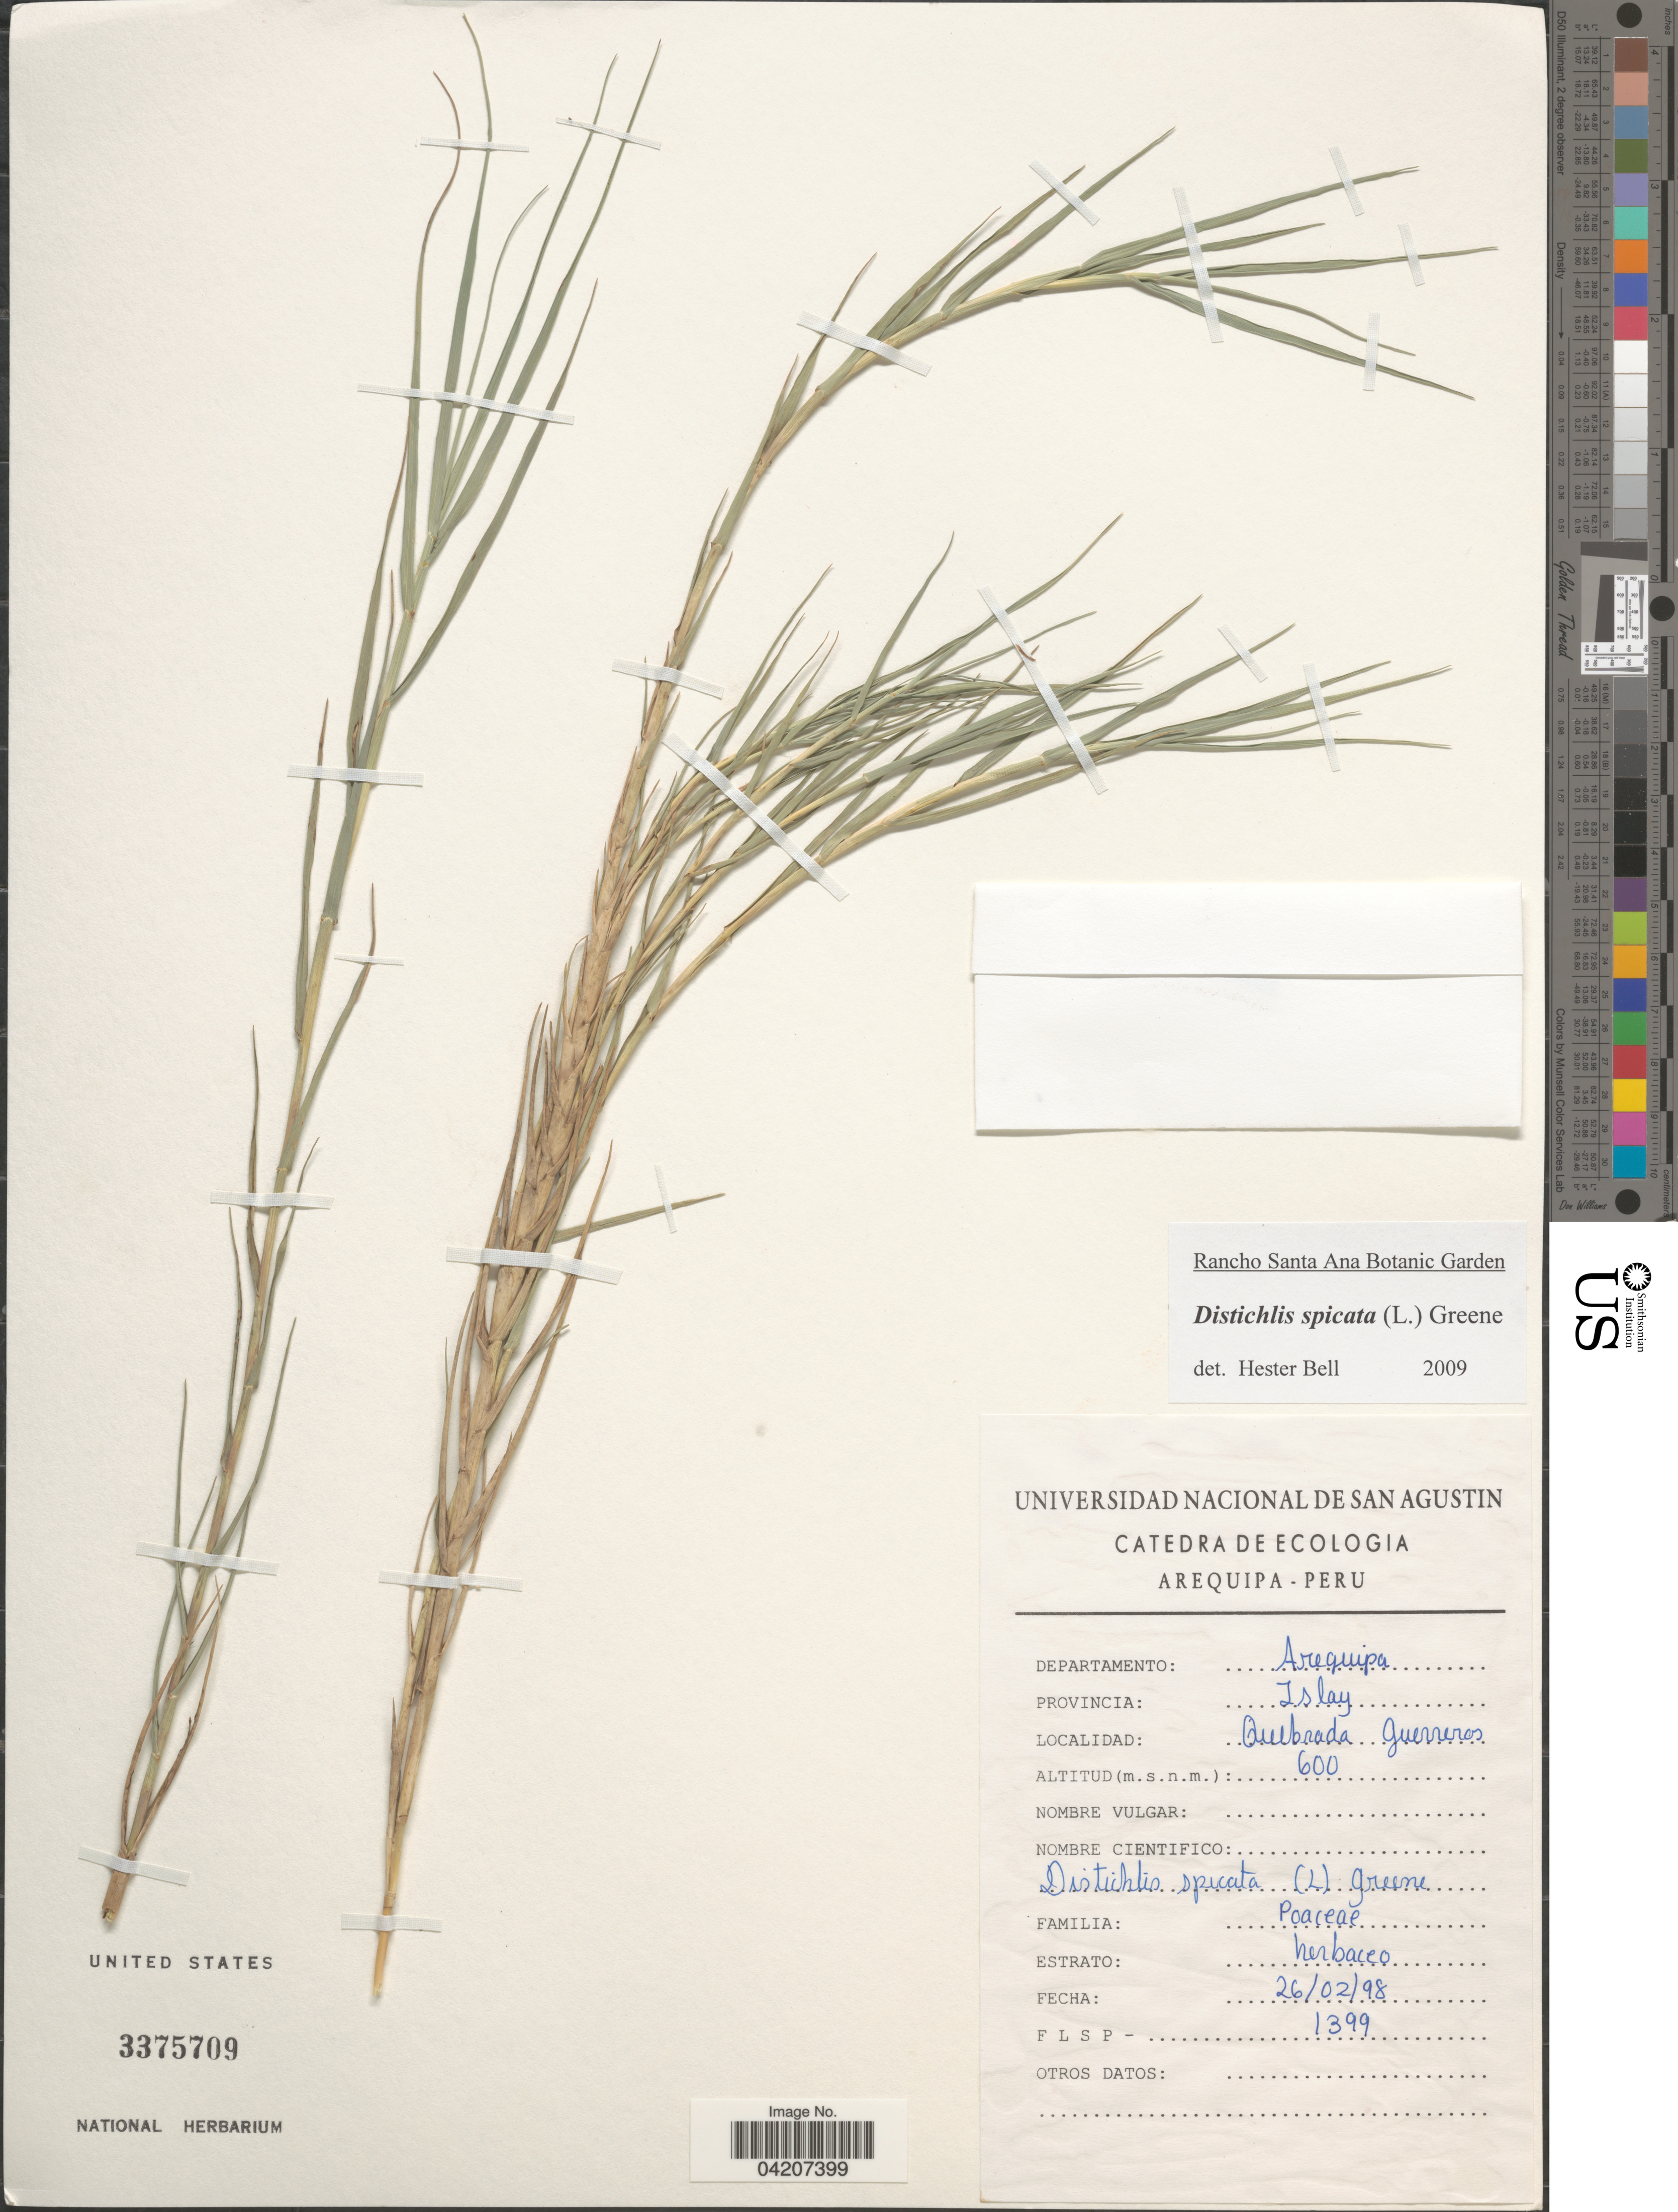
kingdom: Plantae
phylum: Tracheophyta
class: Liliopsida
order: Poales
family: Poaceae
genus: Distichlis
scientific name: Distichlis spicata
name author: (L.) Greene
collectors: Universidad Nacional de San Agustin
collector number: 1399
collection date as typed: Transcribed d/m/y: 26/2/98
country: Peru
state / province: Arequipa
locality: Departamento: Arequipa. Provincia: Islay. Quebrada Guerreros.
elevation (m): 600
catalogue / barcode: US 3375709